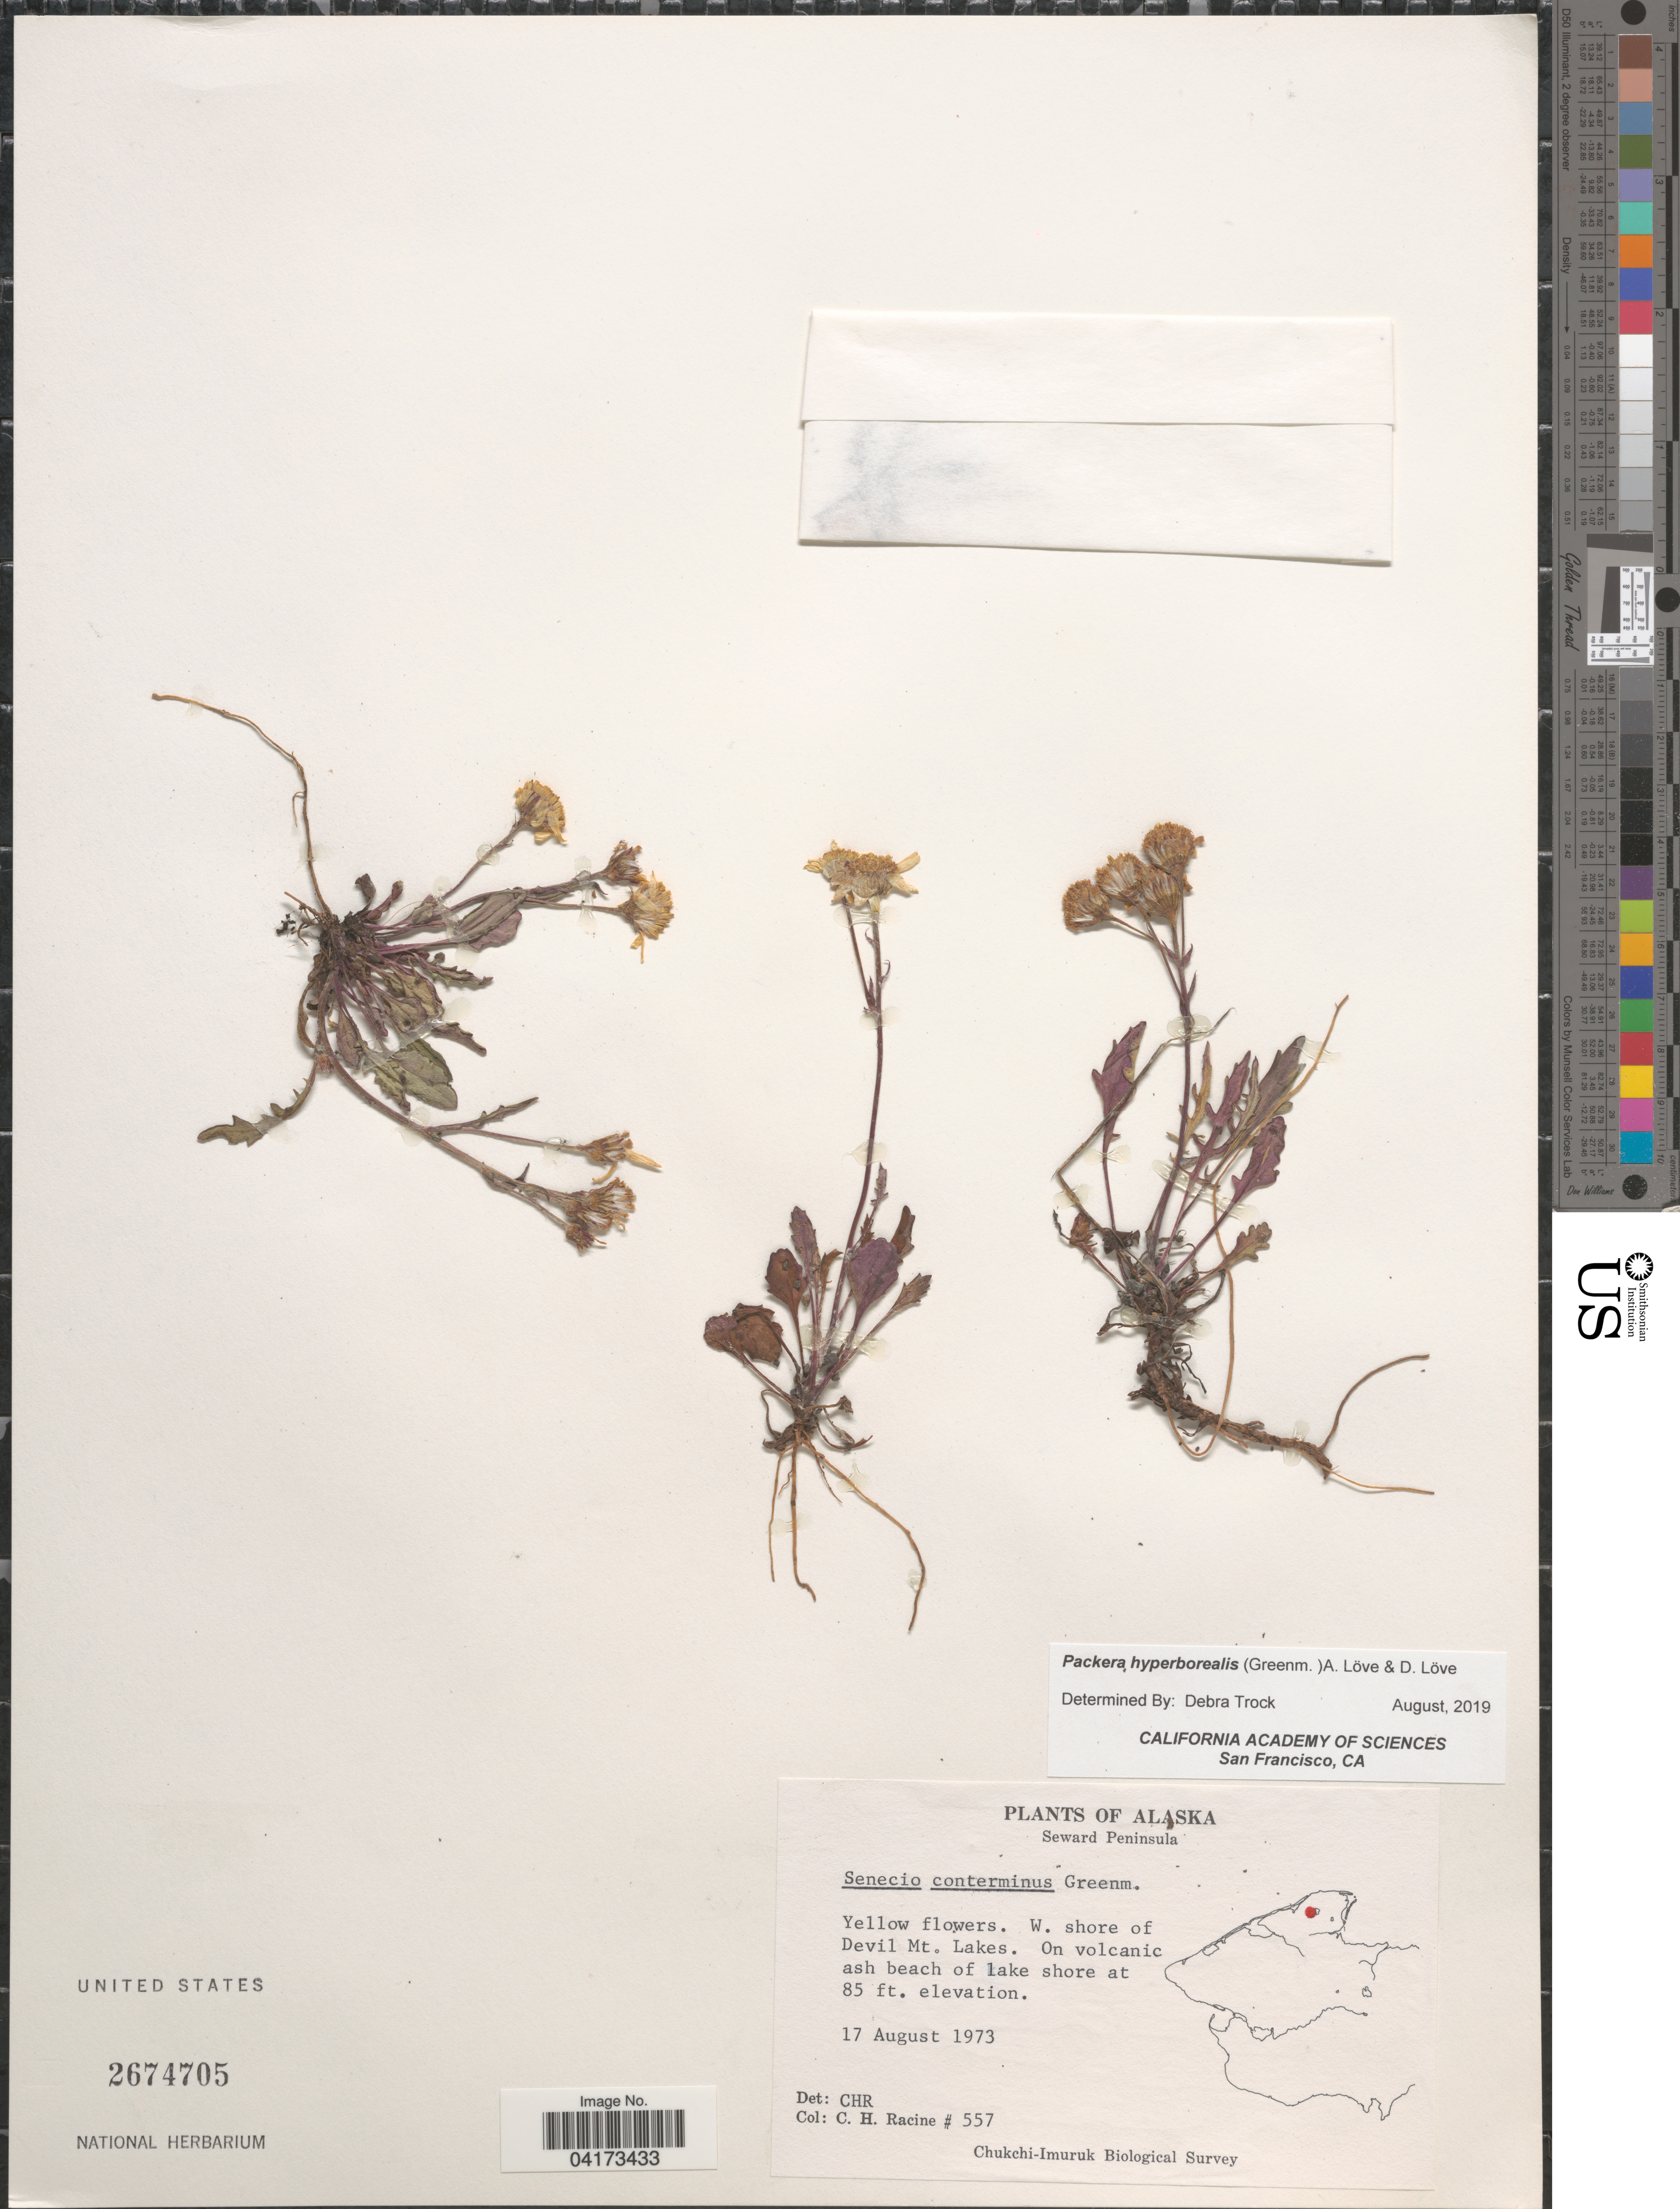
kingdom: Plantae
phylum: Tracheophyta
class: Magnoliopsida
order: Asterales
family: Asteraceae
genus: Packera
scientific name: Packera hyperborealis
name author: (Greene) Á. Löve & D. Löve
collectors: C. Racine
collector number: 557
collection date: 1973-08-17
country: United States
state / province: Alaska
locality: Seward Peninsula. W. shore of Devil Mt. Lakes. On volcanic ash beach of lake shore. Chukchi-Imuruk Biological Survey.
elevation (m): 26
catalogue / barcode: US 2674705